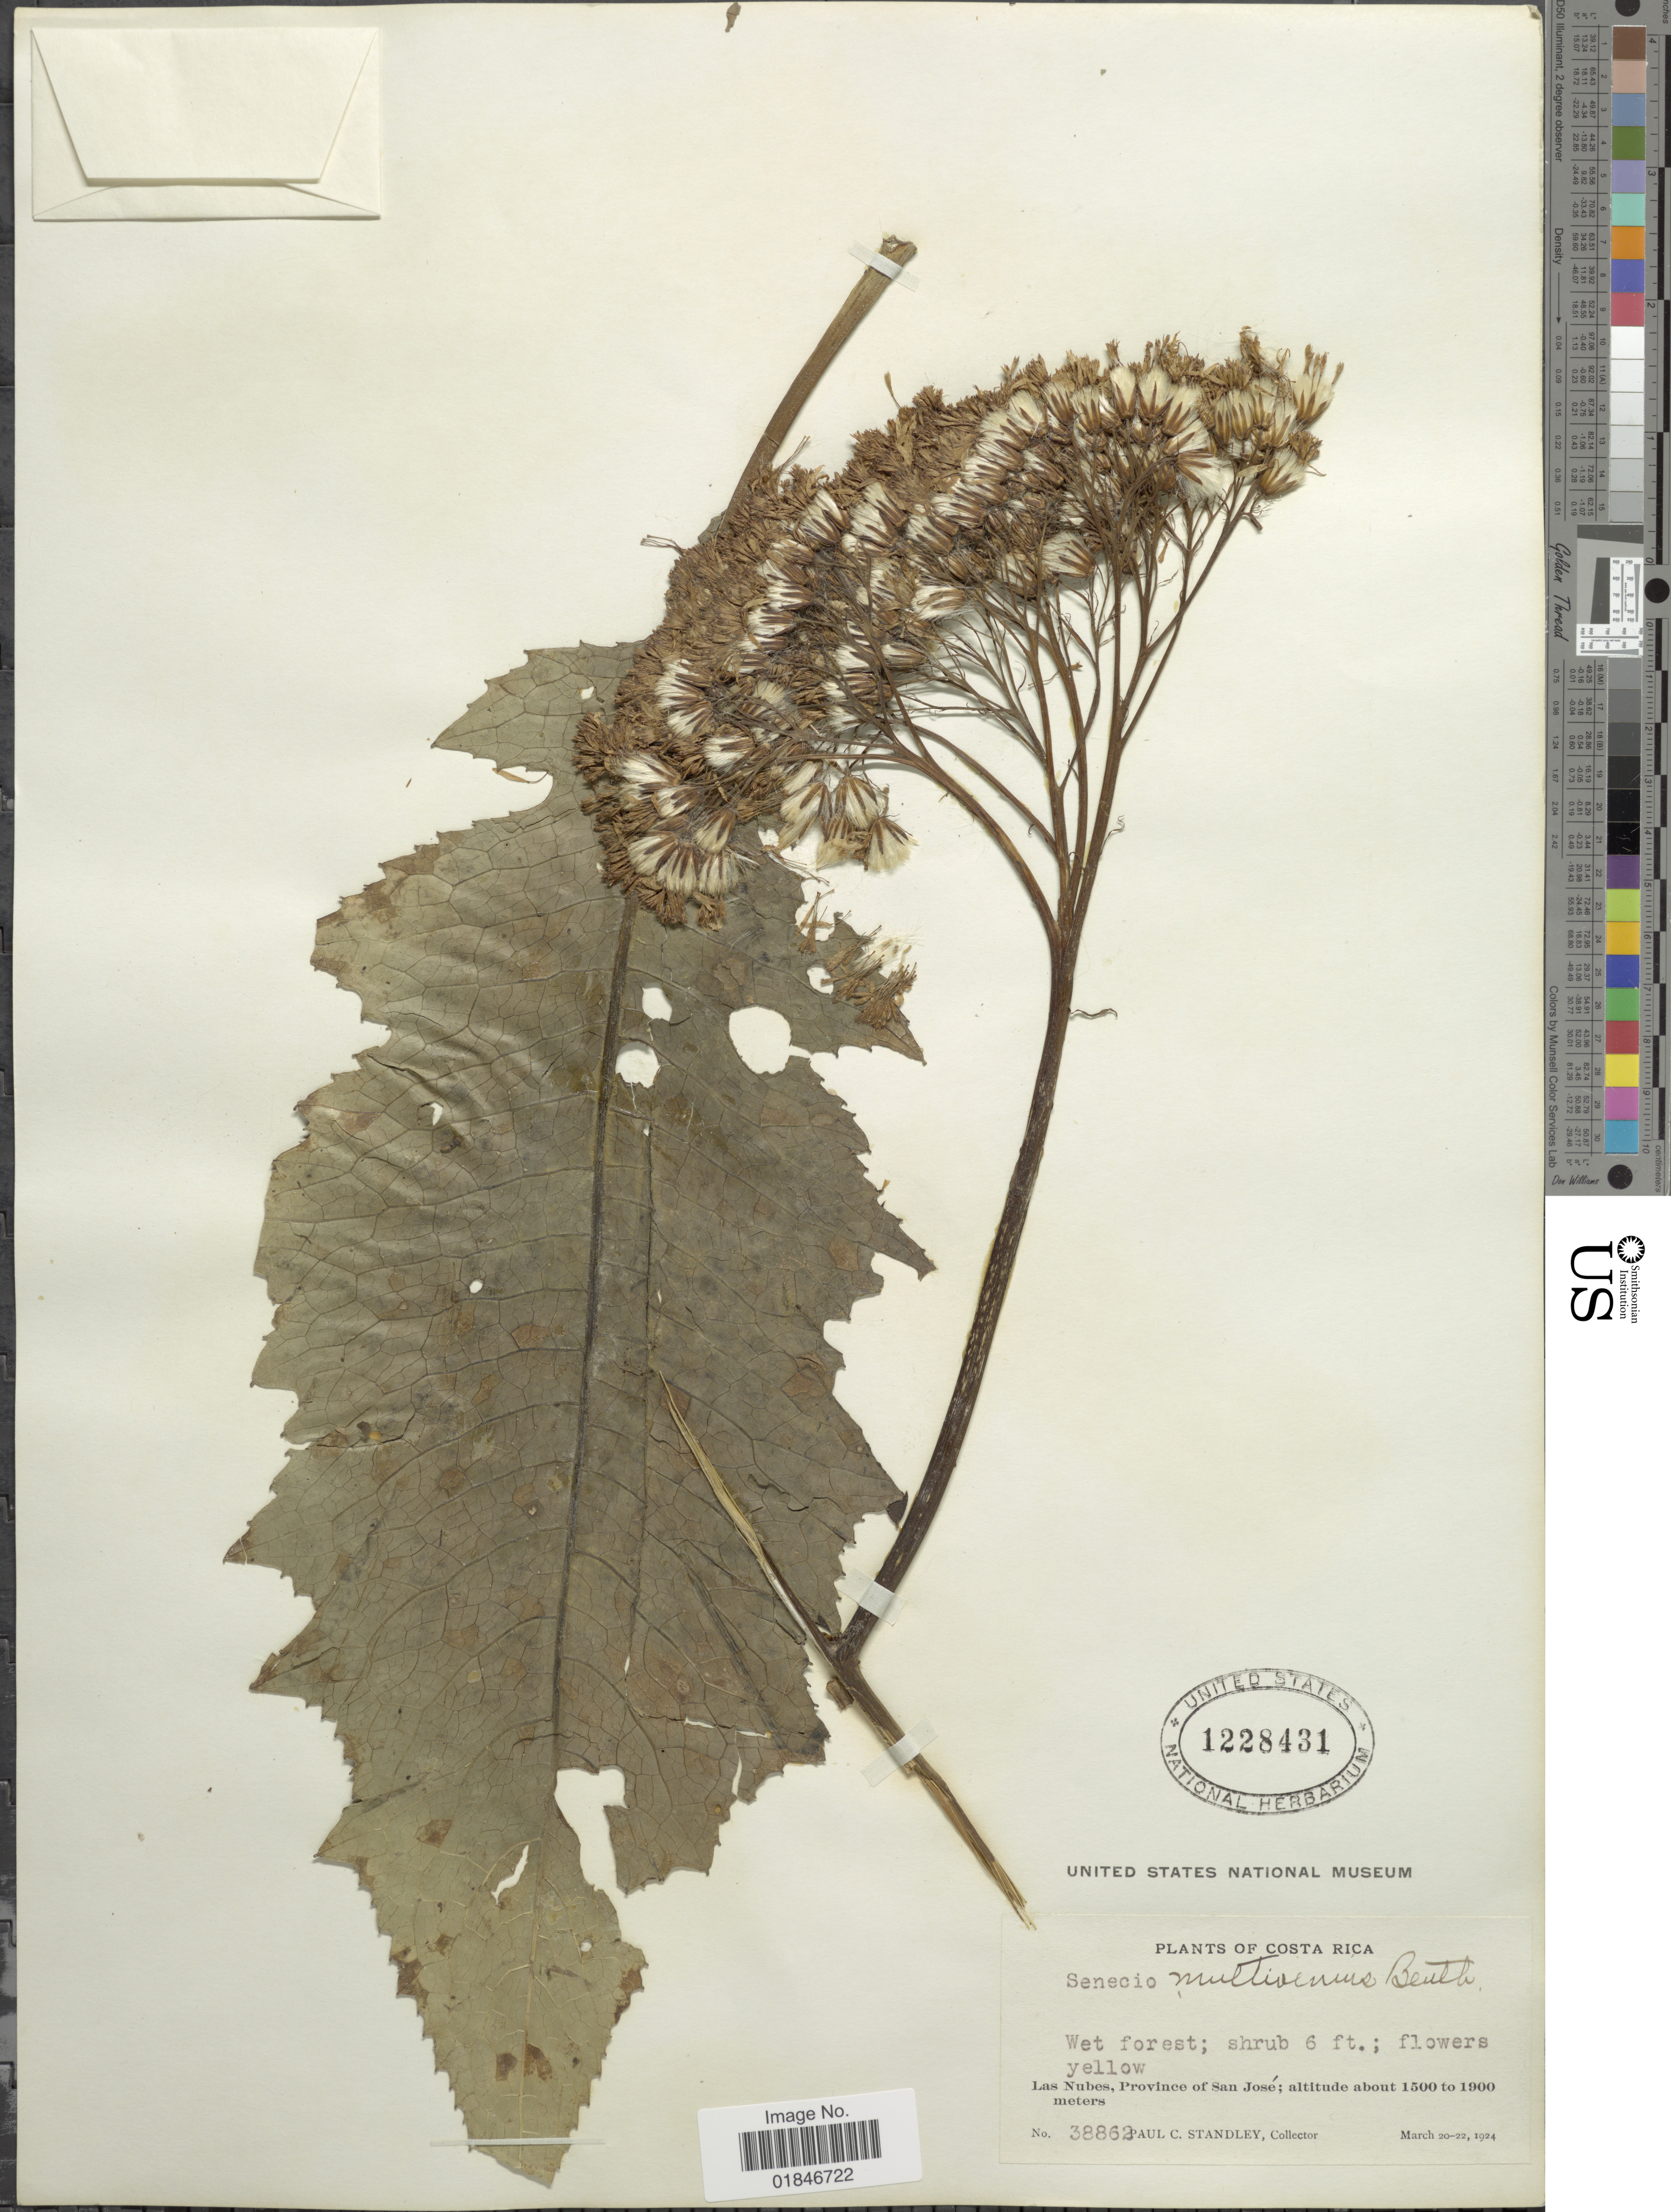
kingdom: Plantae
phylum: Tracheophyta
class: Magnoliopsida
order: Asterales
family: Asteraceae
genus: Jessea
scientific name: Jessea multivenia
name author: (Benth.) H. Rob. & Cuatrec.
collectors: P. C. Standley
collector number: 38862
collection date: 1924-03-20/1924-03-22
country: Costa Rica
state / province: San José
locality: Las Nubes, Province San Jose.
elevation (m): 1500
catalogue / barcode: US 1228431